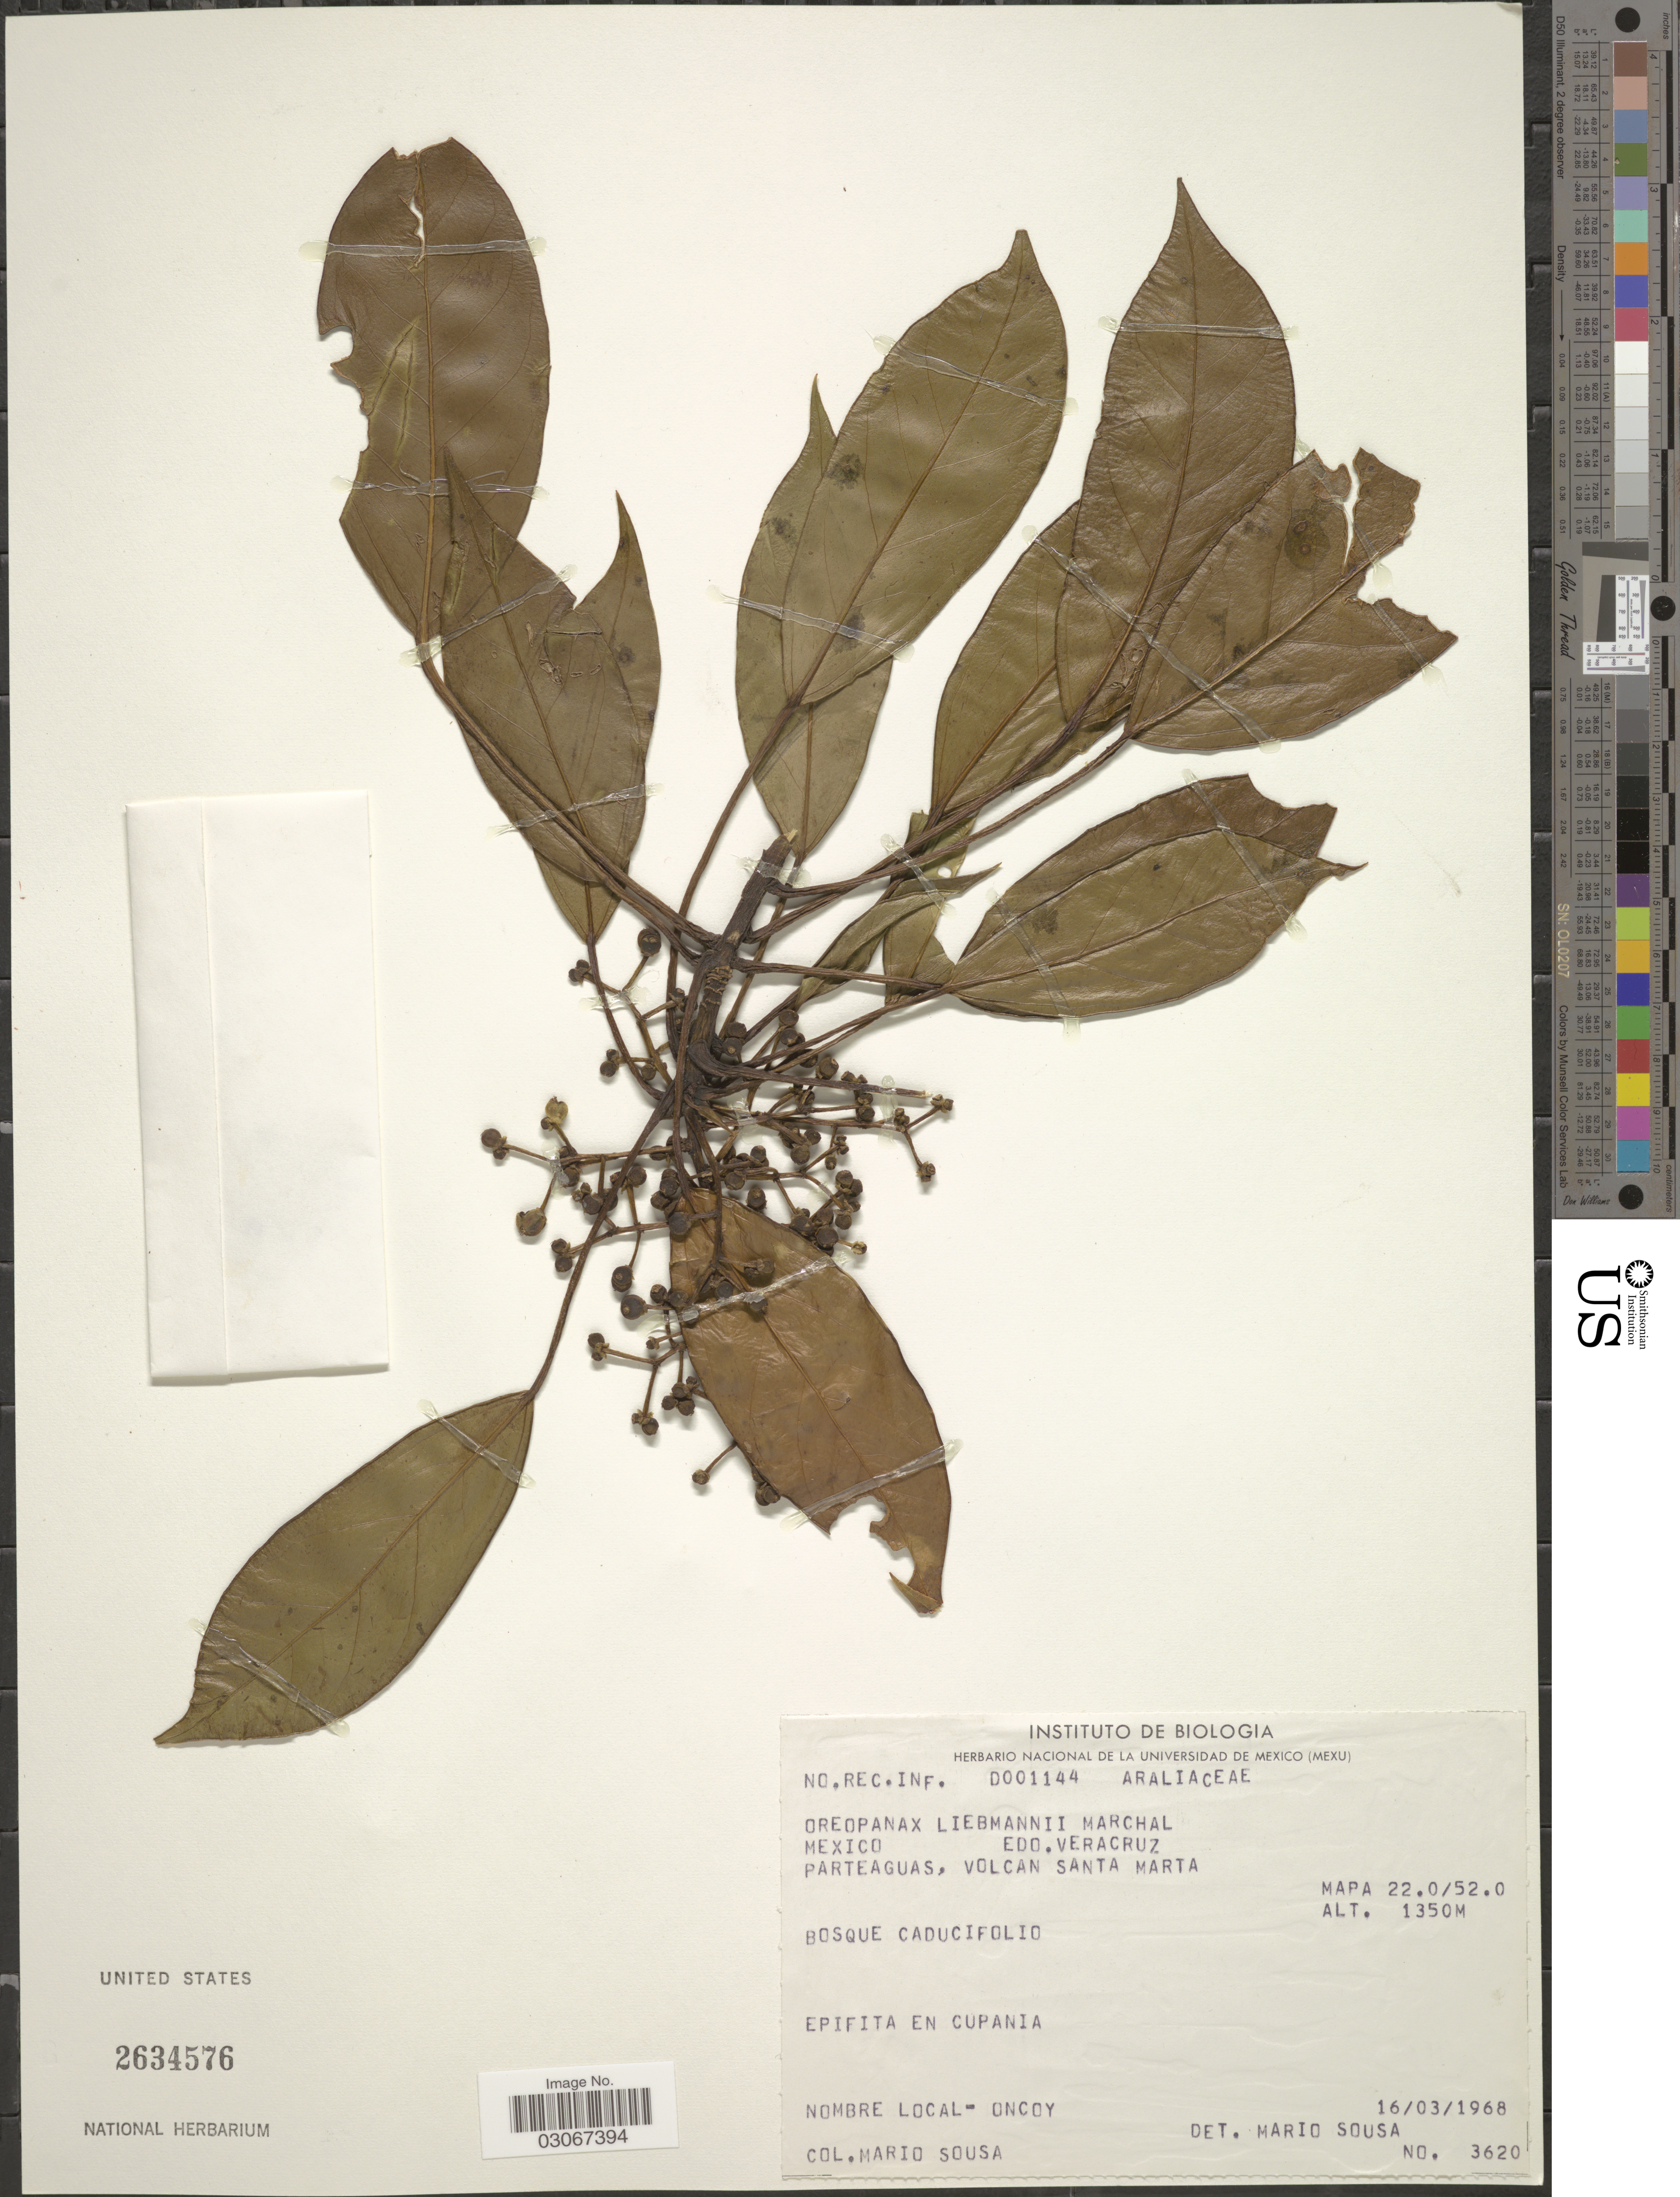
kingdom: Plantae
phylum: Tracheophyta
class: Magnoliopsida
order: Apiales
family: Araliaceae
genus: Oreopanax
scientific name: Oreopanax liebmannii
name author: Marchal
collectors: M. Sousa S.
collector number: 3620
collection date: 1968-03-16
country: Mexico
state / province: Veracruz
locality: Edo. Veracruz, Parteaguas, Volcan Santa Marta.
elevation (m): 1350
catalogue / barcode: US 2634576